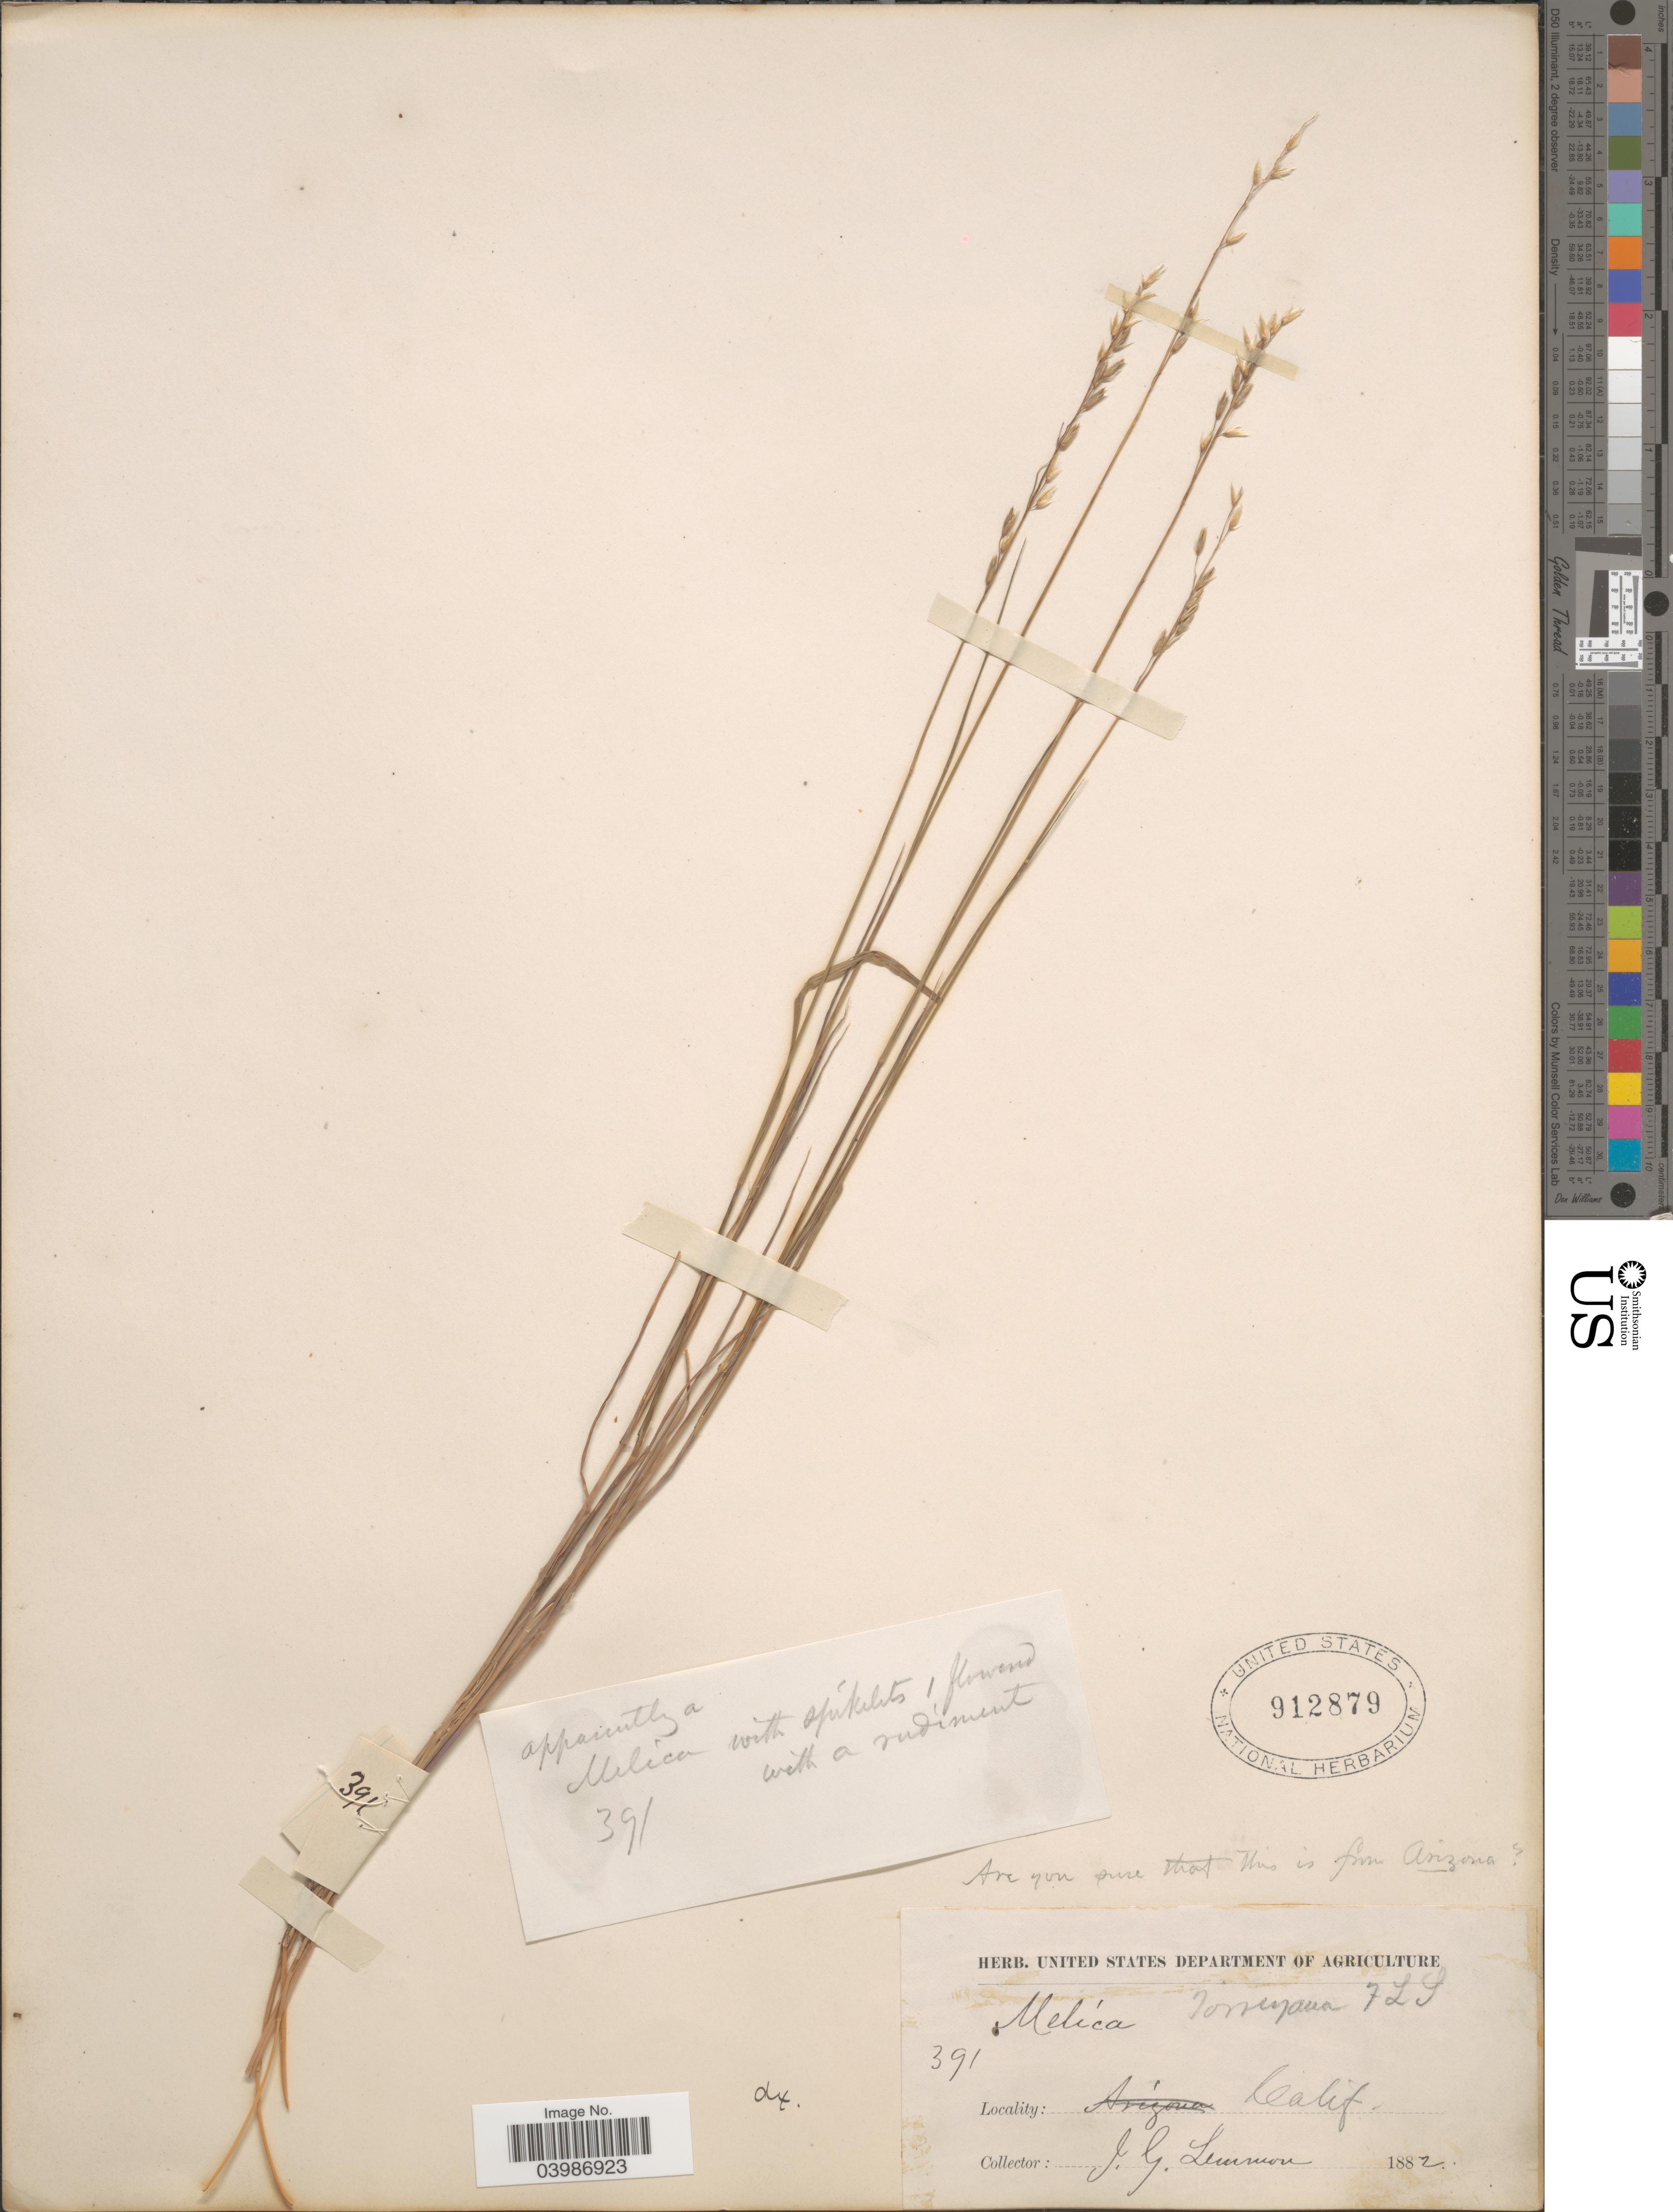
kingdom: Plantae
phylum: Tracheophyta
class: Liliopsida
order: Poales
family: Poaceae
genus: Melica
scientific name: Melica torreyana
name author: Scribn.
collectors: J. Lemmon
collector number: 391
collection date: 1882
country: United States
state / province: California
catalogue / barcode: US 912879